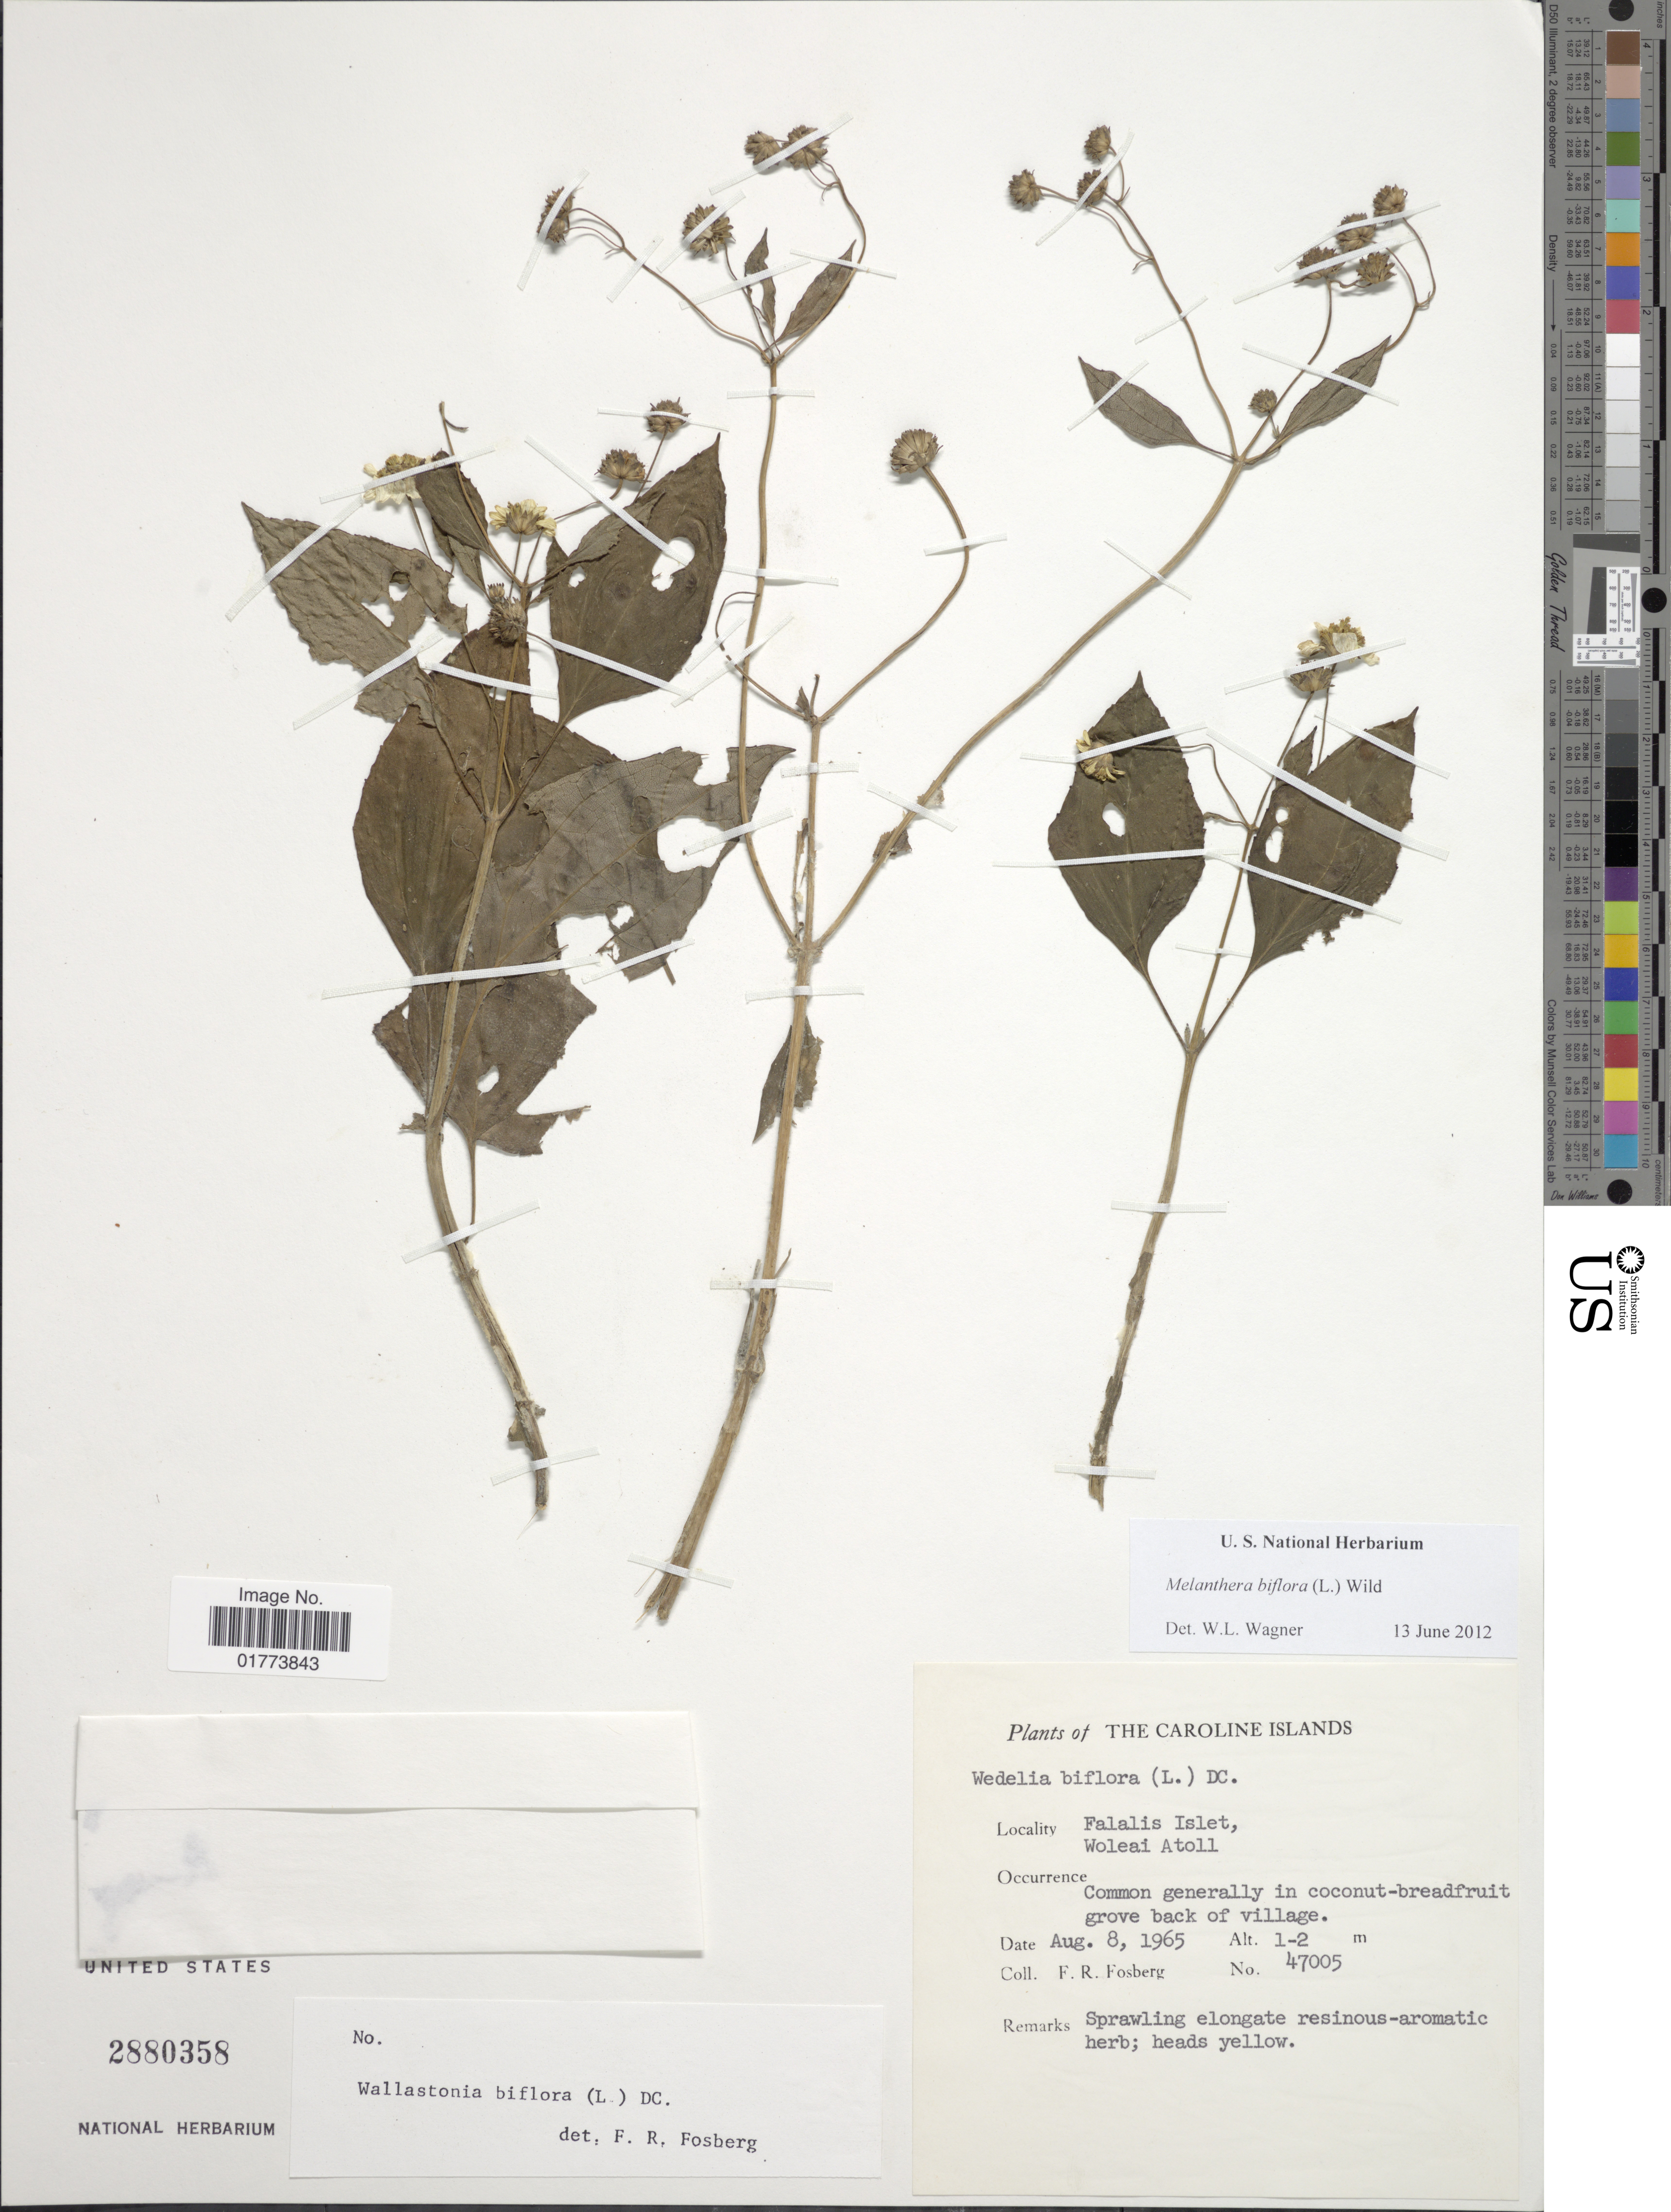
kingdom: Plantae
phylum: Tracheophyta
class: Magnoliopsida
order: Asterales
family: Asteraceae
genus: Wollastonia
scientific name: Wollastonia biflora var. biflora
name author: (L.) DC.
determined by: Wagner, W. L., (BOT), Smithsonian Institution - National Museum of Natural History (UNITED STATES)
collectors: F. R. Fosberg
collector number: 47005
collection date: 1965-08-08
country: Micronesia, Federated States of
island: Woleai Atoll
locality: Caroline Islands, Falalis Islet, Woleai Atoll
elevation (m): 1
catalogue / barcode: US 2880358